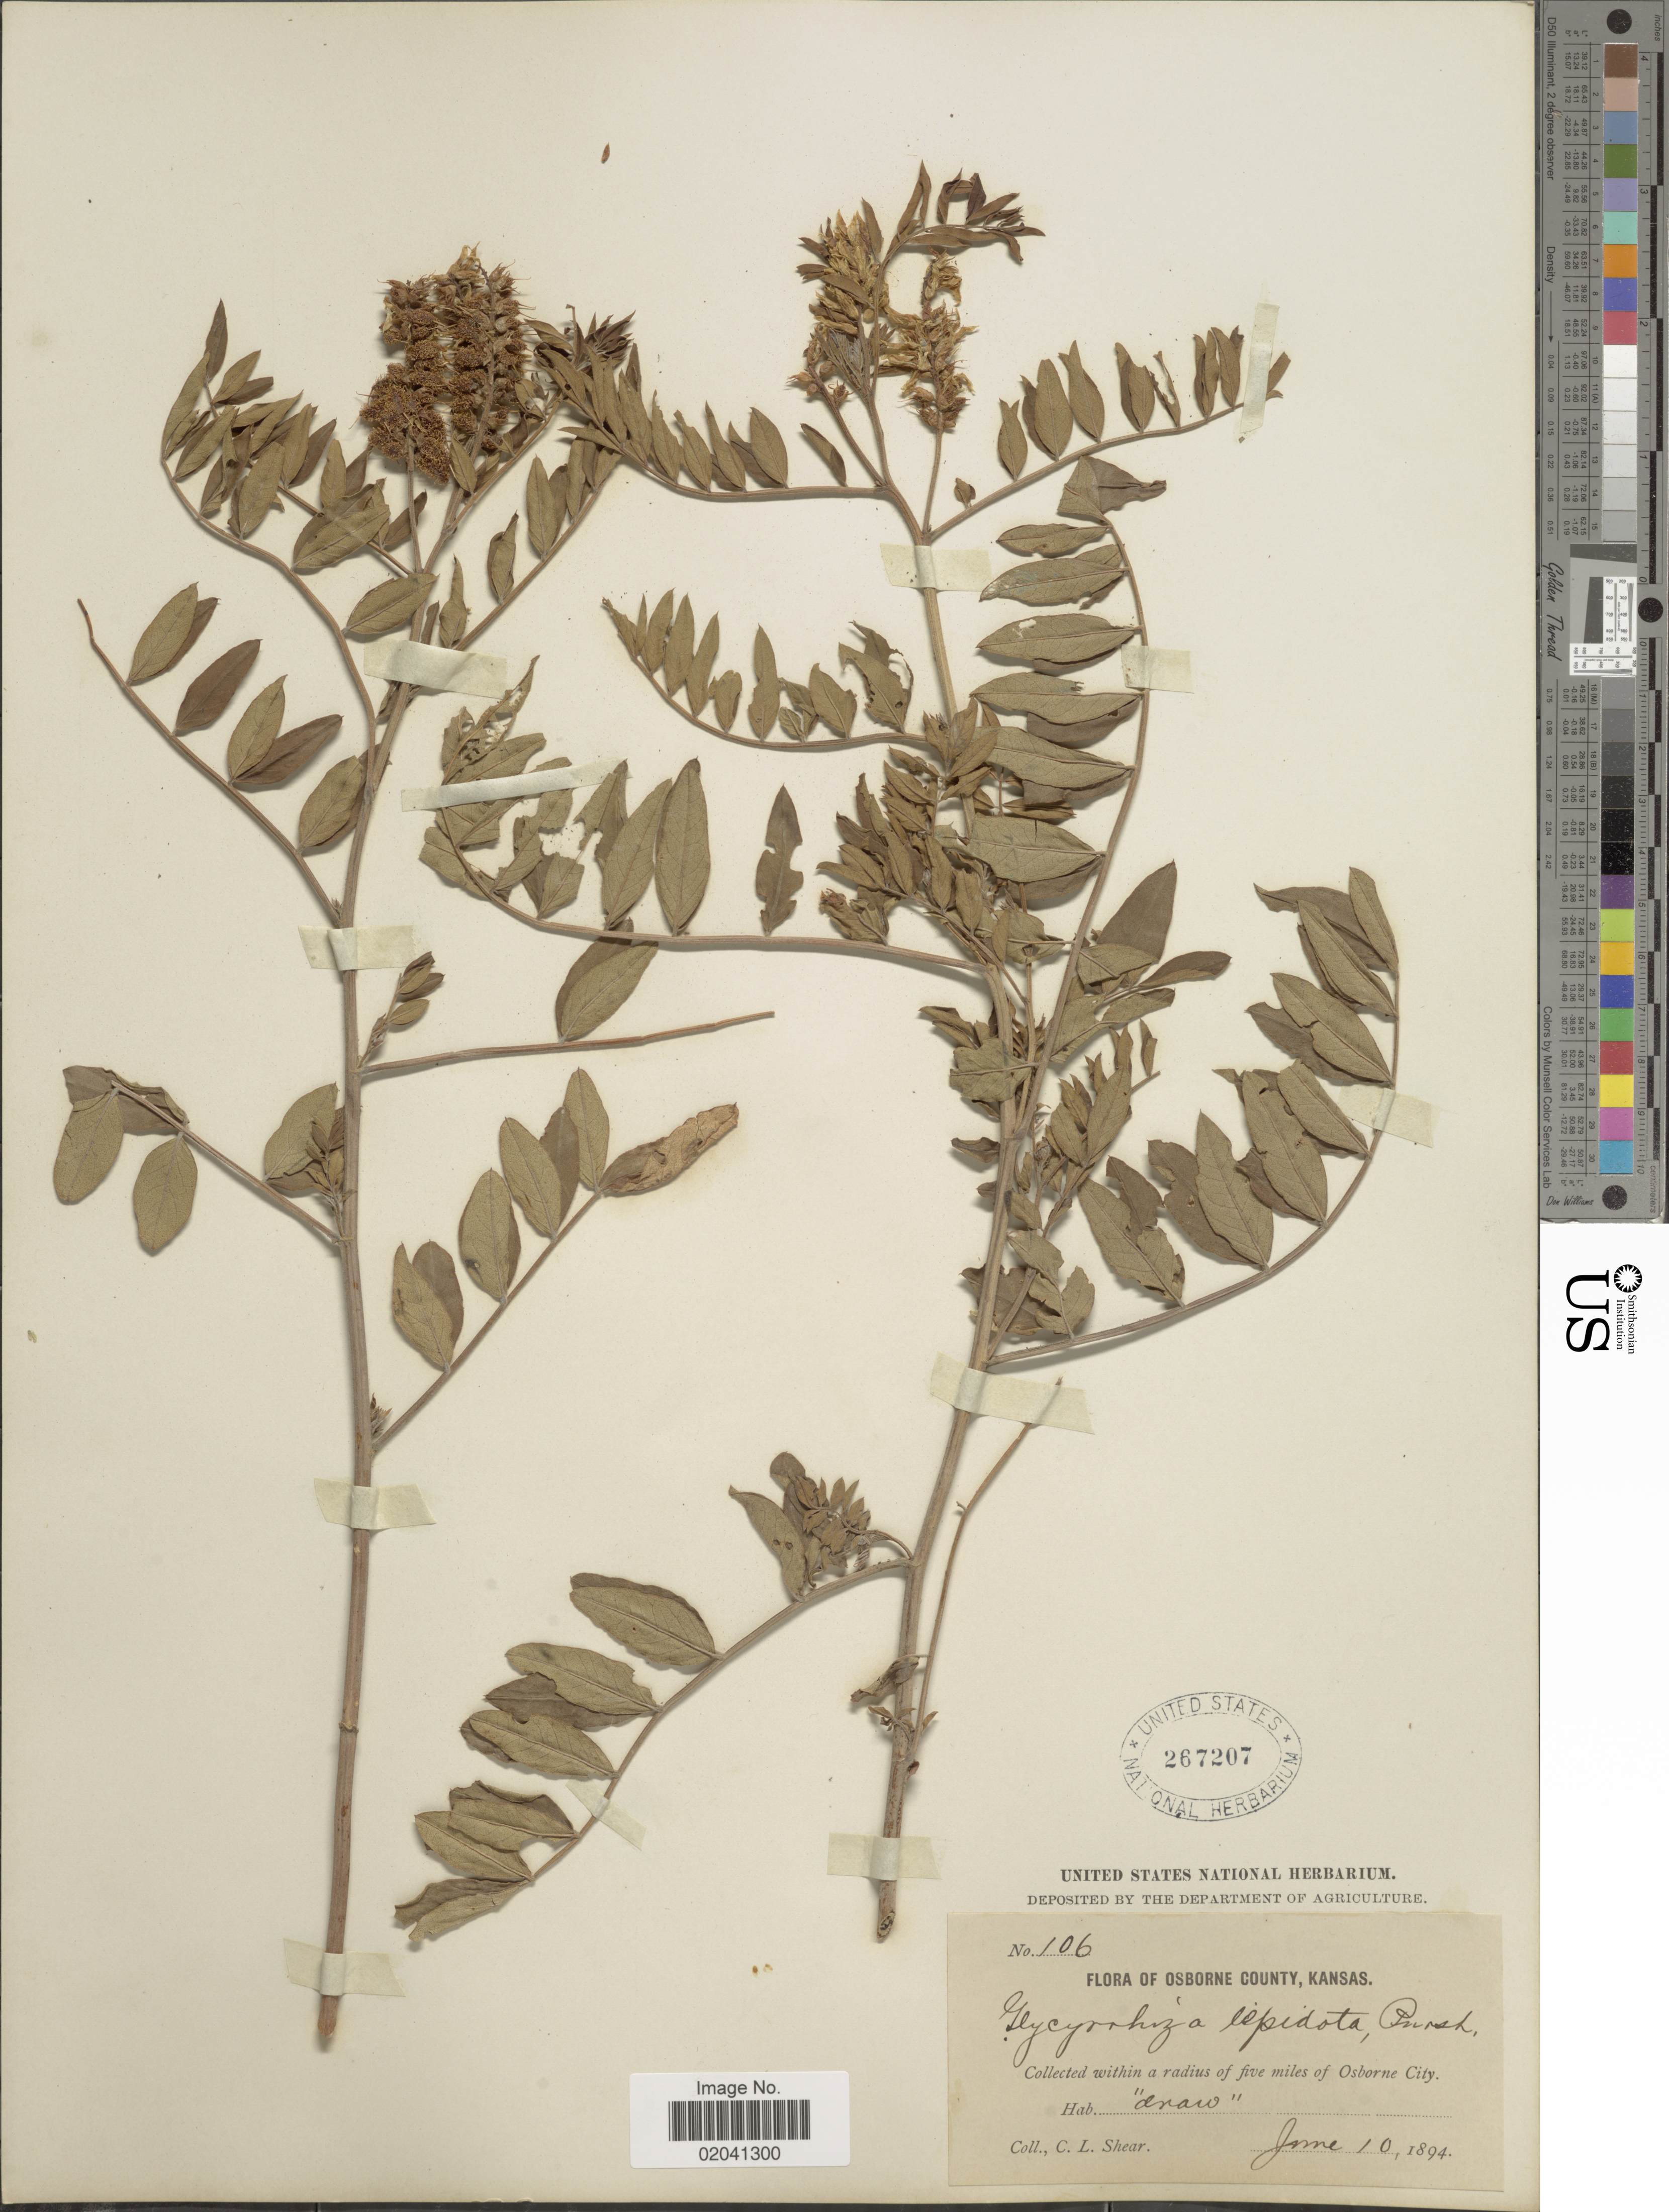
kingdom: Plantae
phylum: Tracheophyta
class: Magnoliopsida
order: Fabales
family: Fabaceae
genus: Glycyrrhiza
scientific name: Glycyrrhiza lepidota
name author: Pursh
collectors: C. L. Shear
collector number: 106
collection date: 1894-06-10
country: United States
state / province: Kansas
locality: Osborne County. Within a radius of five miles of Osborne City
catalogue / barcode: US 267207